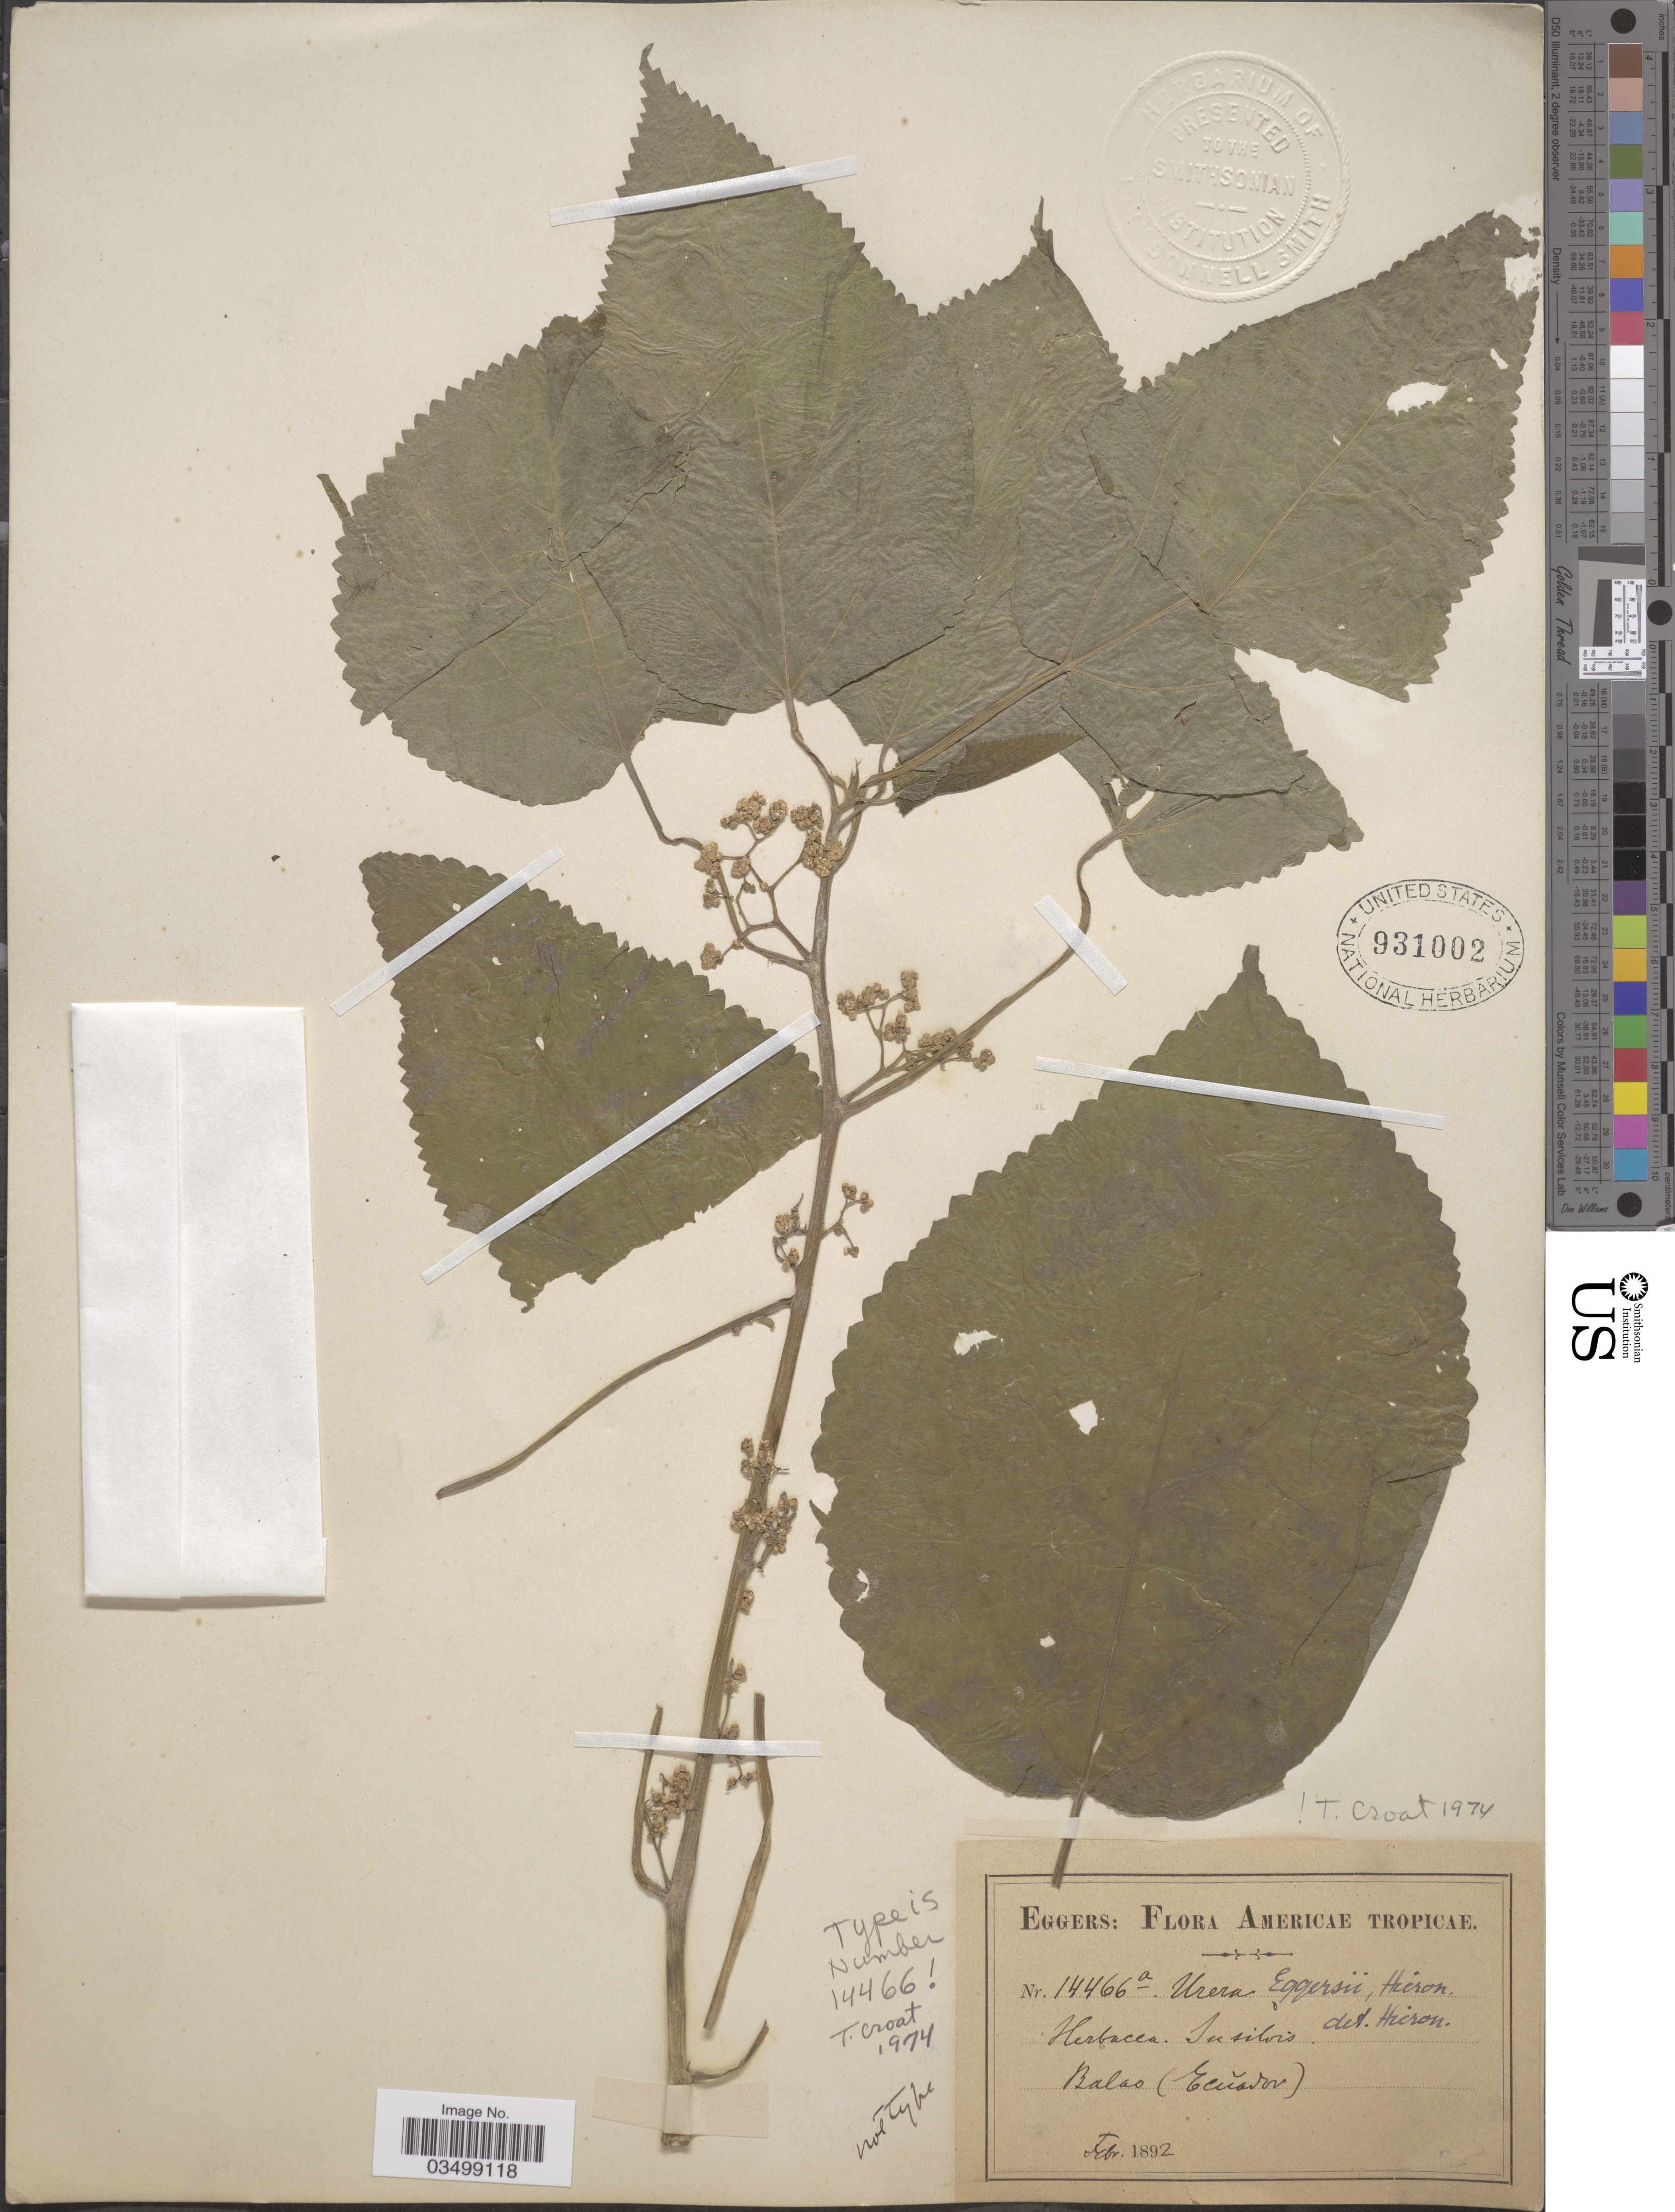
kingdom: Plantae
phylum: Tracheophyta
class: Magnoliopsida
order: Rosales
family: Urticaceae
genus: Urera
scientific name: Urera eggersii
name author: Hieron.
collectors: -. Eggers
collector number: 14466a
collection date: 1892-02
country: Ecuador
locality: Americae Tropicae. In silvis. Balao.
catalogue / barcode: US 931002